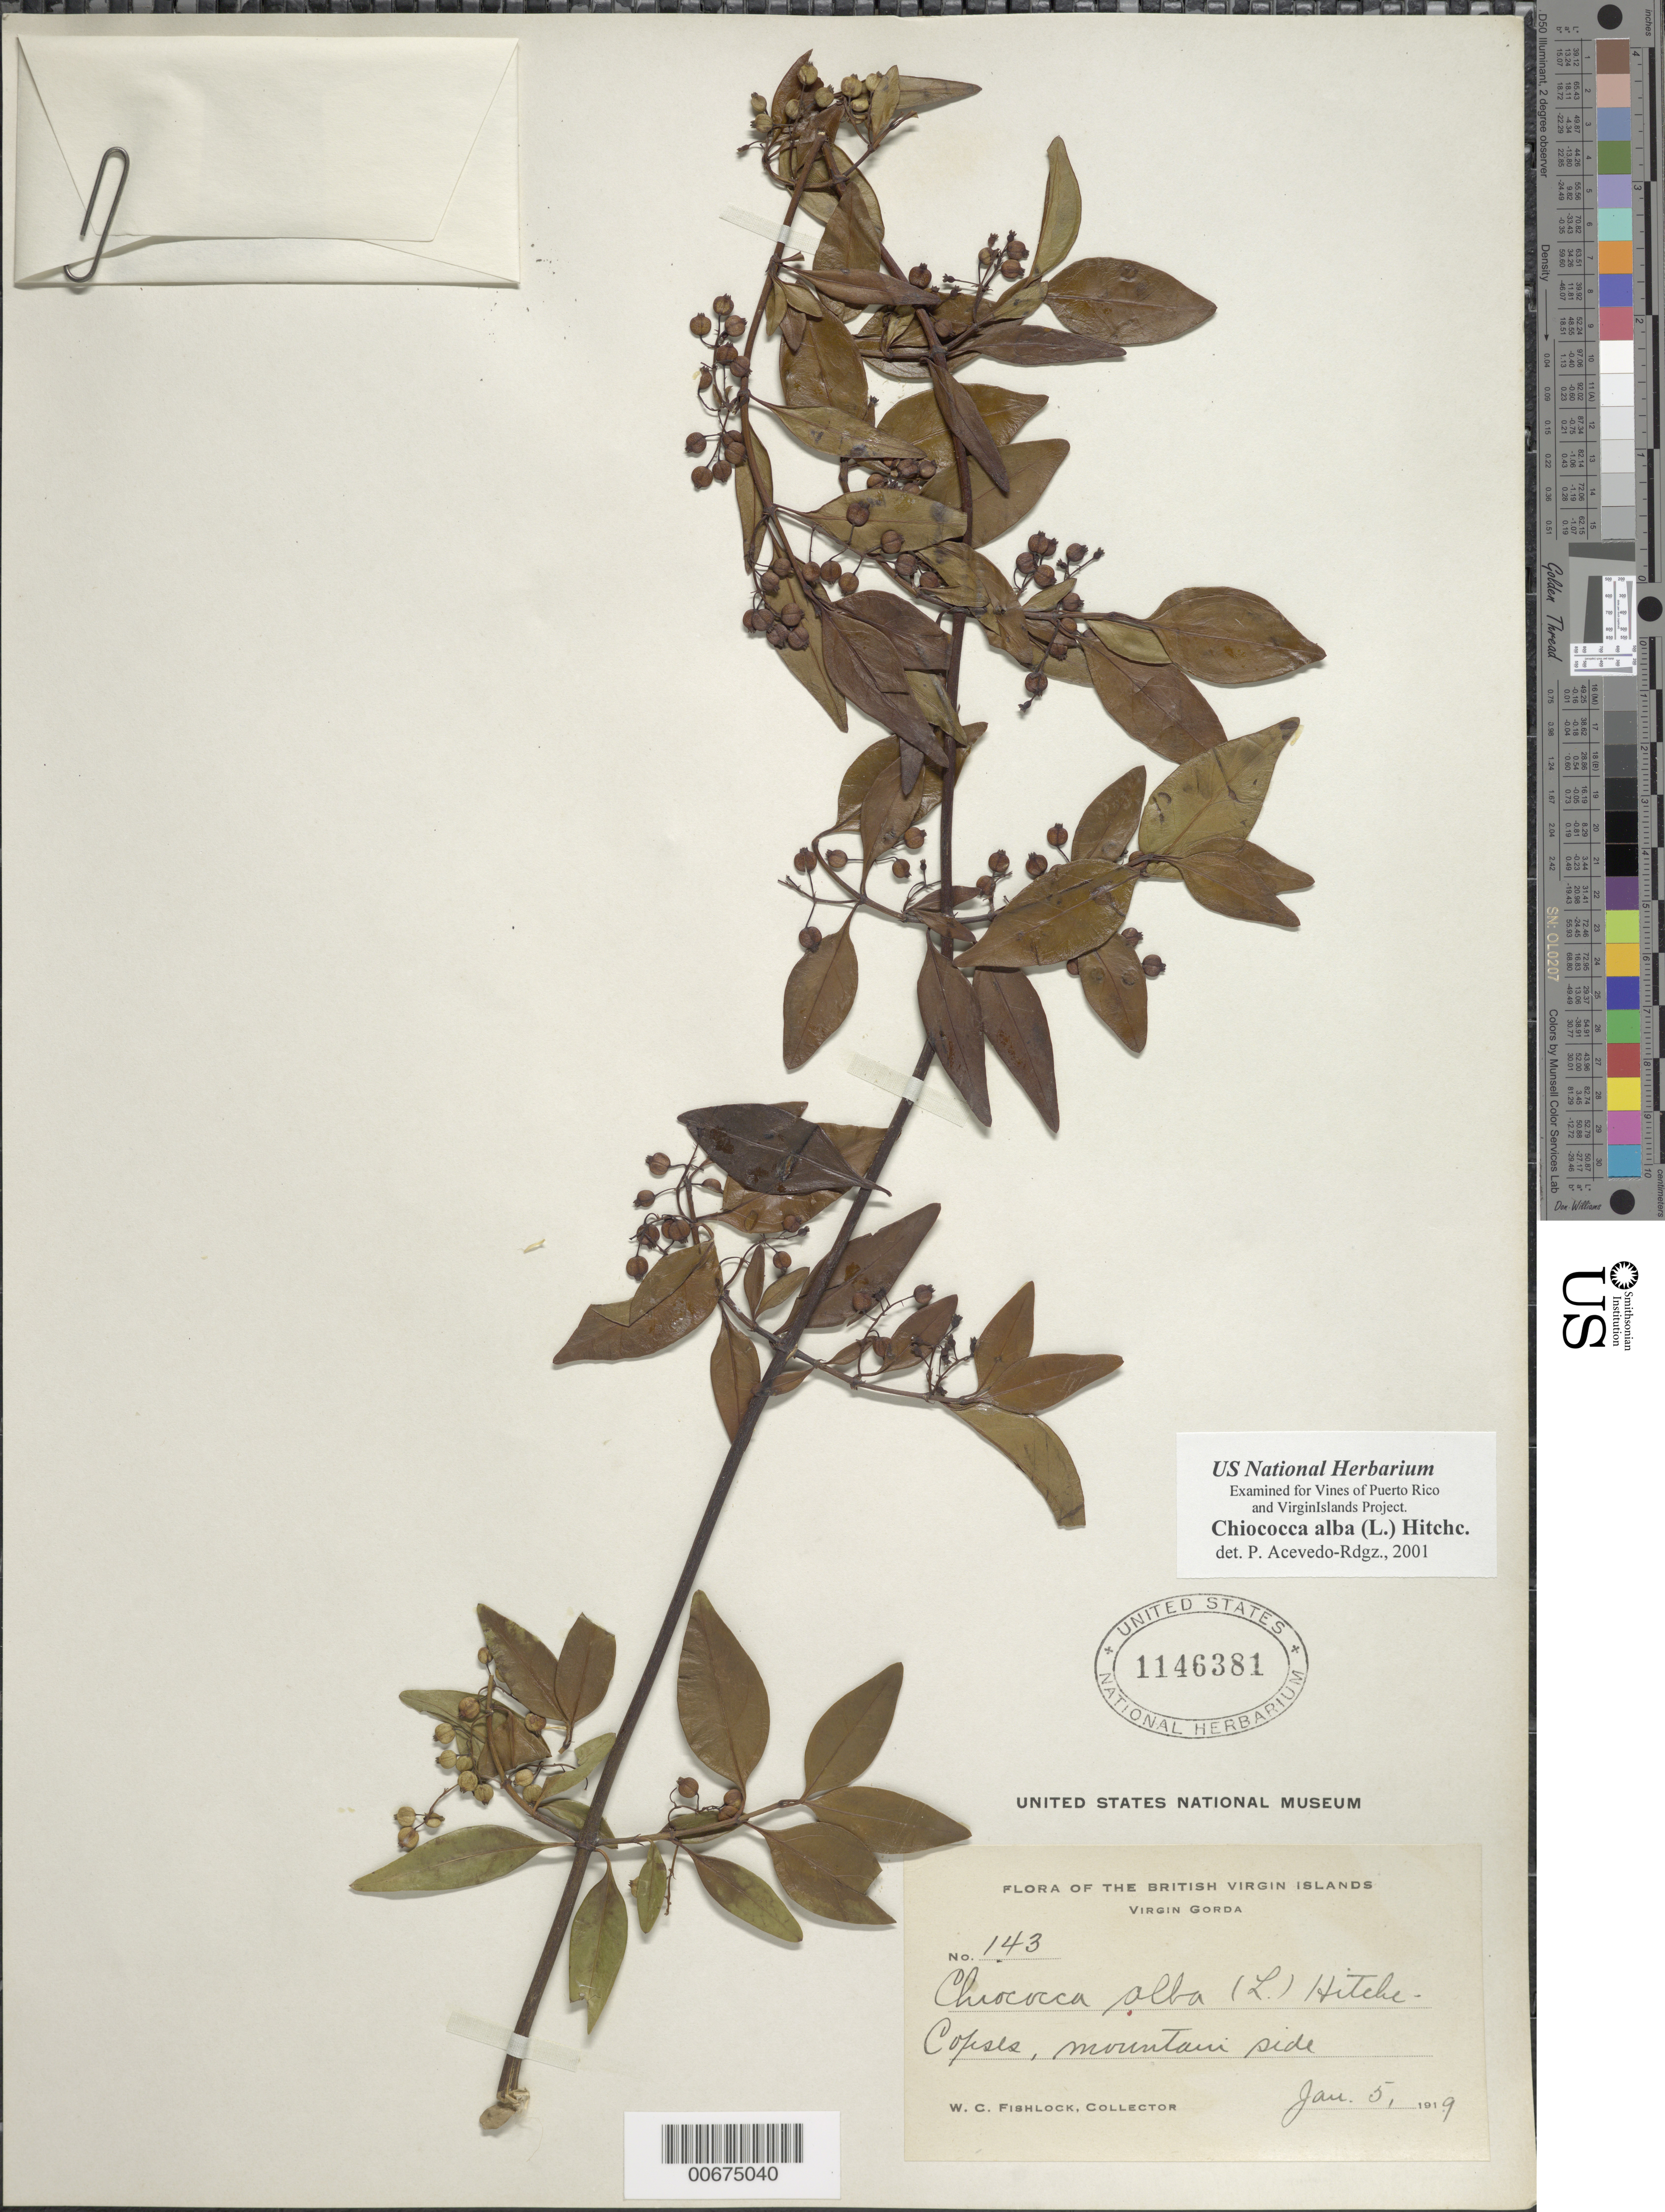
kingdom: Plantae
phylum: Tracheophyta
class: Magnoliopsida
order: Gentianales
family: Rubiaceae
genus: Chiococca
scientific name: Chiococca alba subsp. alba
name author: (L.) Hitchc.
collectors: W. Fishlock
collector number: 143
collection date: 1919-01-05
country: British Virgin Islands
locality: Virgin Gorda. Copses, mountain side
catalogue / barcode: US 1146381